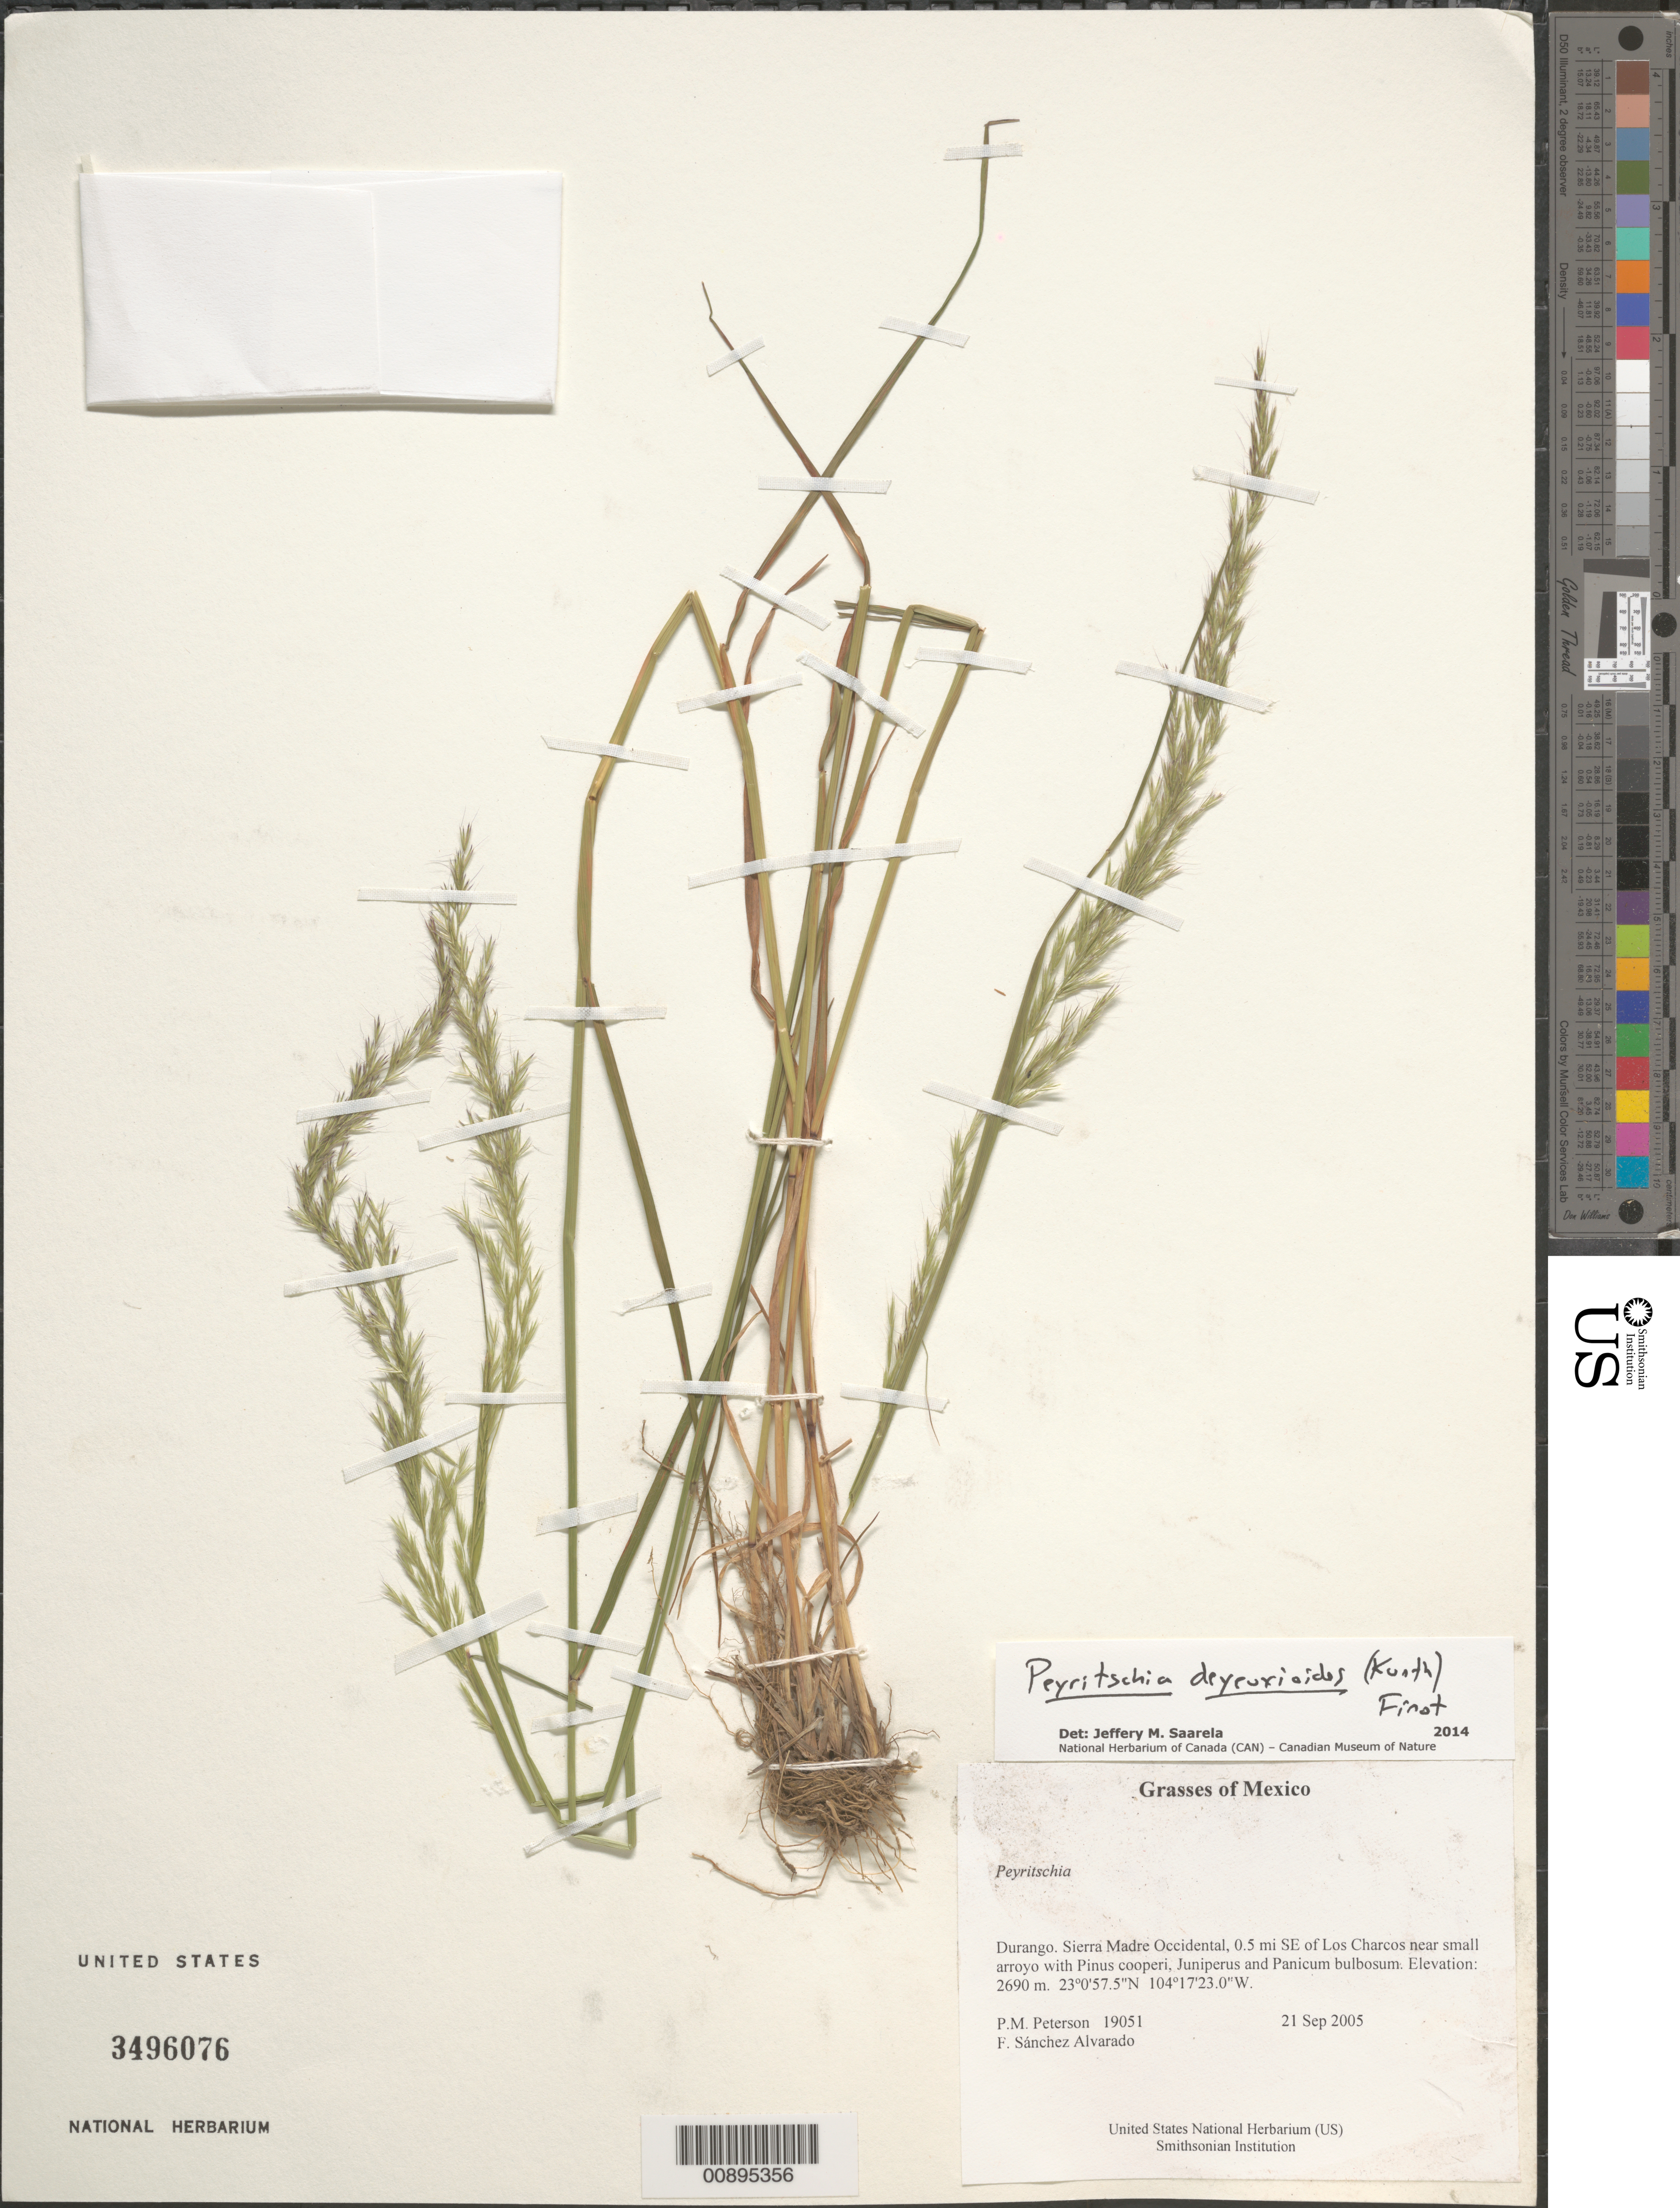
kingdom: Plantae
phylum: Tracheophyta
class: Liliopsida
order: Poales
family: Poaceae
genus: Peyritschia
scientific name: Peyritschia deyeuxioides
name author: (Kunth) Finot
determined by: Saarela, J. M., (CAN), Canadian Museum of Nature (CANADA)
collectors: P. M. Peterson & F. Sánchez Alvarado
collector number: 19051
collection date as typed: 21 Sep 2005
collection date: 2005-09-21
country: Mexico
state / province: Durango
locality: Sierra Madre Occidental, 0.5 mi SE of Los Charcos near small arroyo with Pinus cooperi, Juniperus and Panicum bulbosum.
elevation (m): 2690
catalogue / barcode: US 3496076